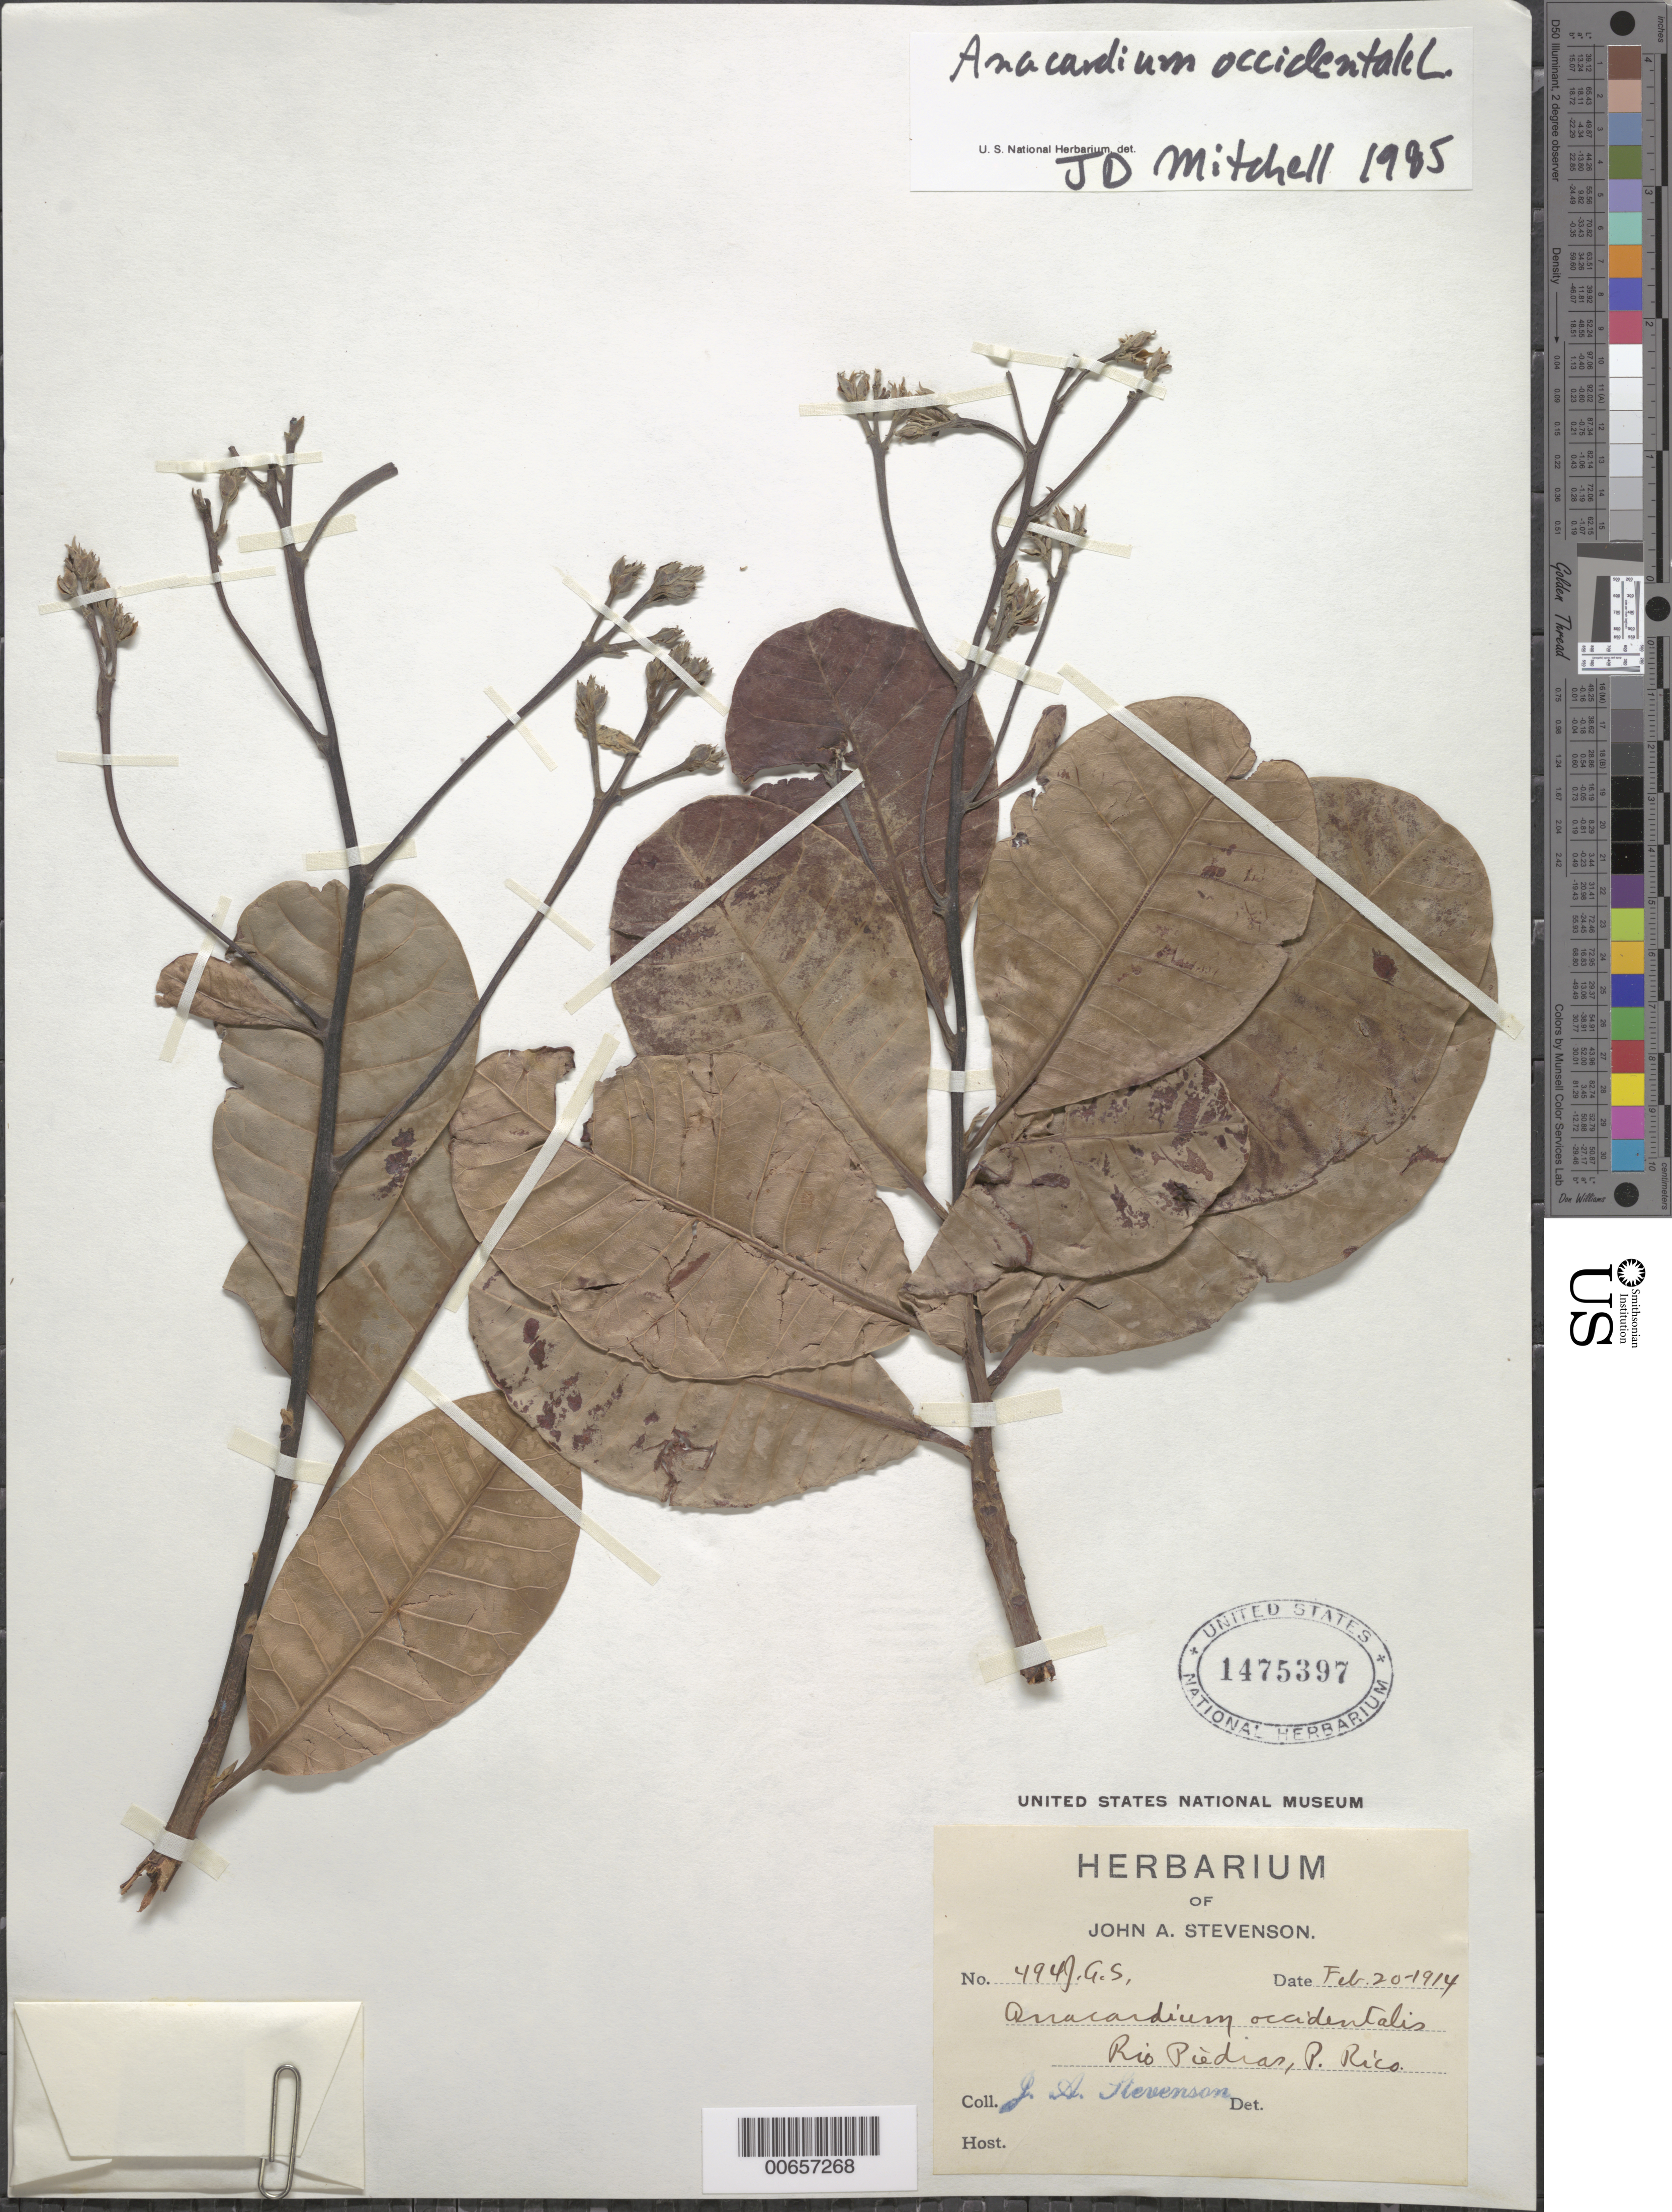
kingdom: Plantae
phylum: Tracheophyta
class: Magnoliopsida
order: Sapindales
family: Anacardiaceae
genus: Anacardium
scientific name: Anacardium occidentale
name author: L.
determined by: Mitchell, John D.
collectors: J. Stevenson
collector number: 494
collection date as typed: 20 Feb 1914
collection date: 1914-02-20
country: Puerto Rico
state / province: San Juan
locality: Rio Piedras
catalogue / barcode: US 1475397